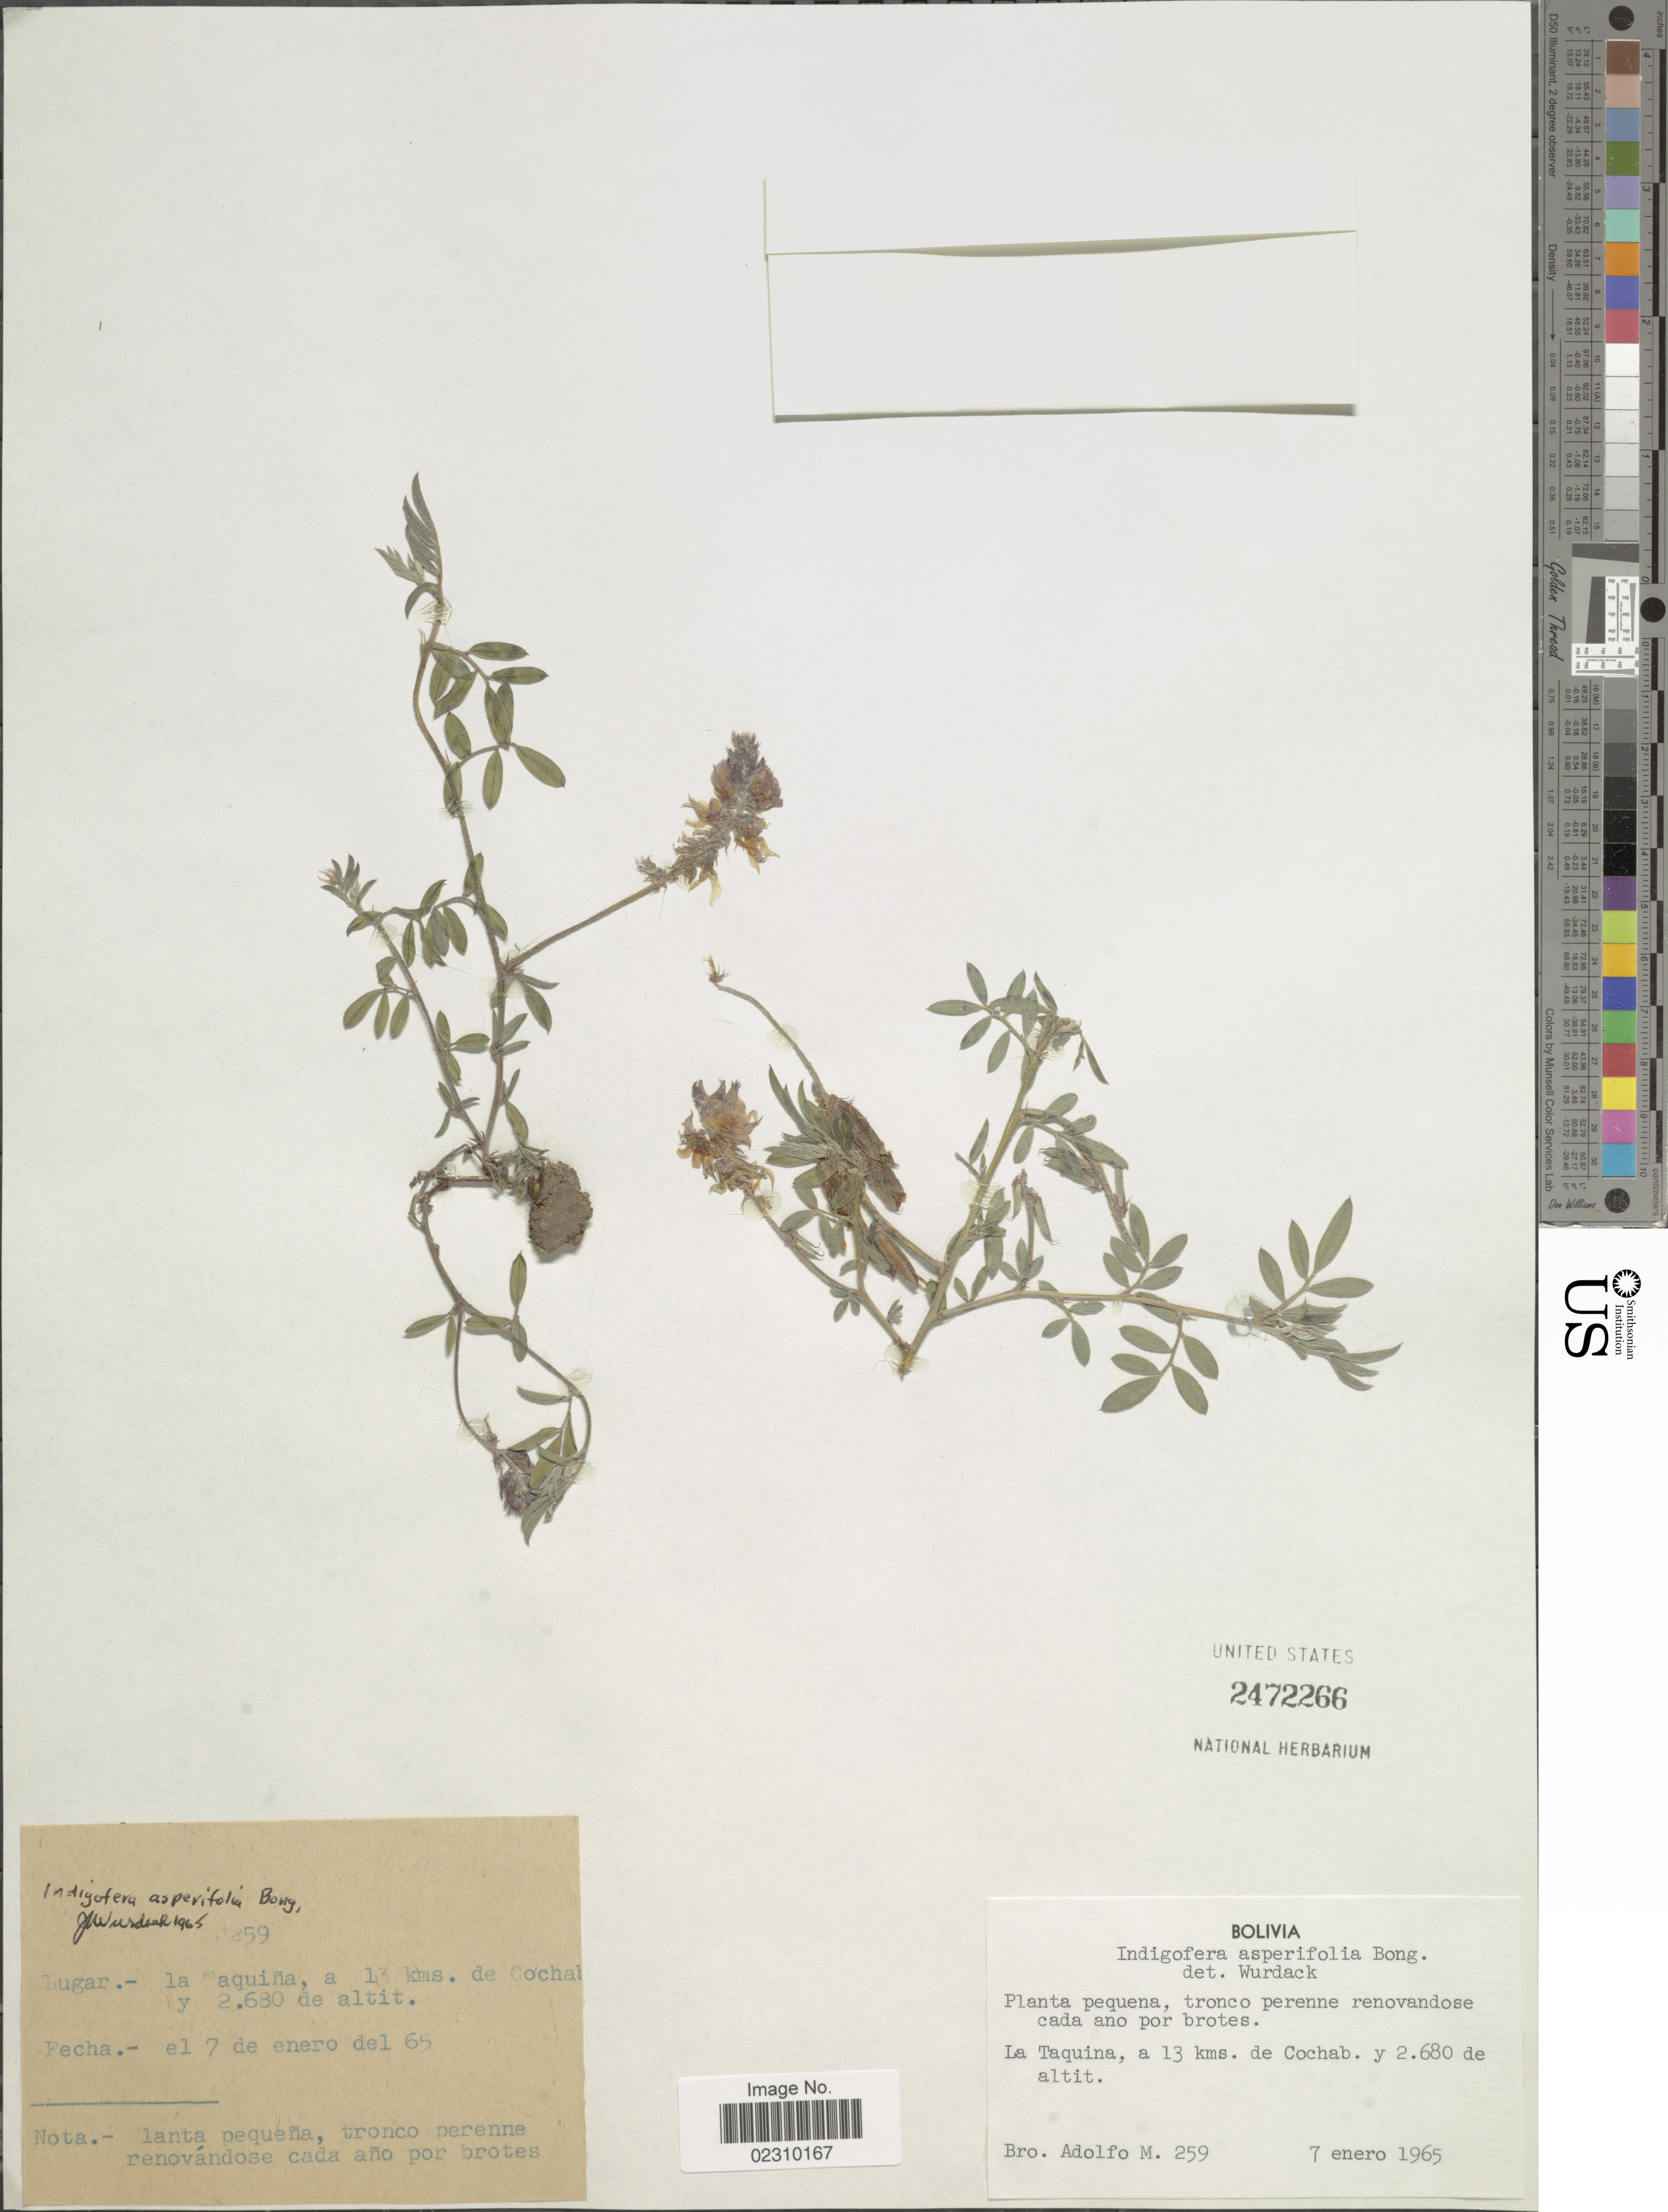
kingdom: Plantae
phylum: Tracheophyta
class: Magnoliopsida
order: Fabales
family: Fabaceae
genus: Indigofera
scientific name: Indigofera asperifolia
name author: Bong. ex Benth.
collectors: Bro. Adolfo M.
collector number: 259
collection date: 1965-01-07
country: Bolivia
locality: Bolivia, La Taquina, a 13 kms. de Cochab.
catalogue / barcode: US 2472266